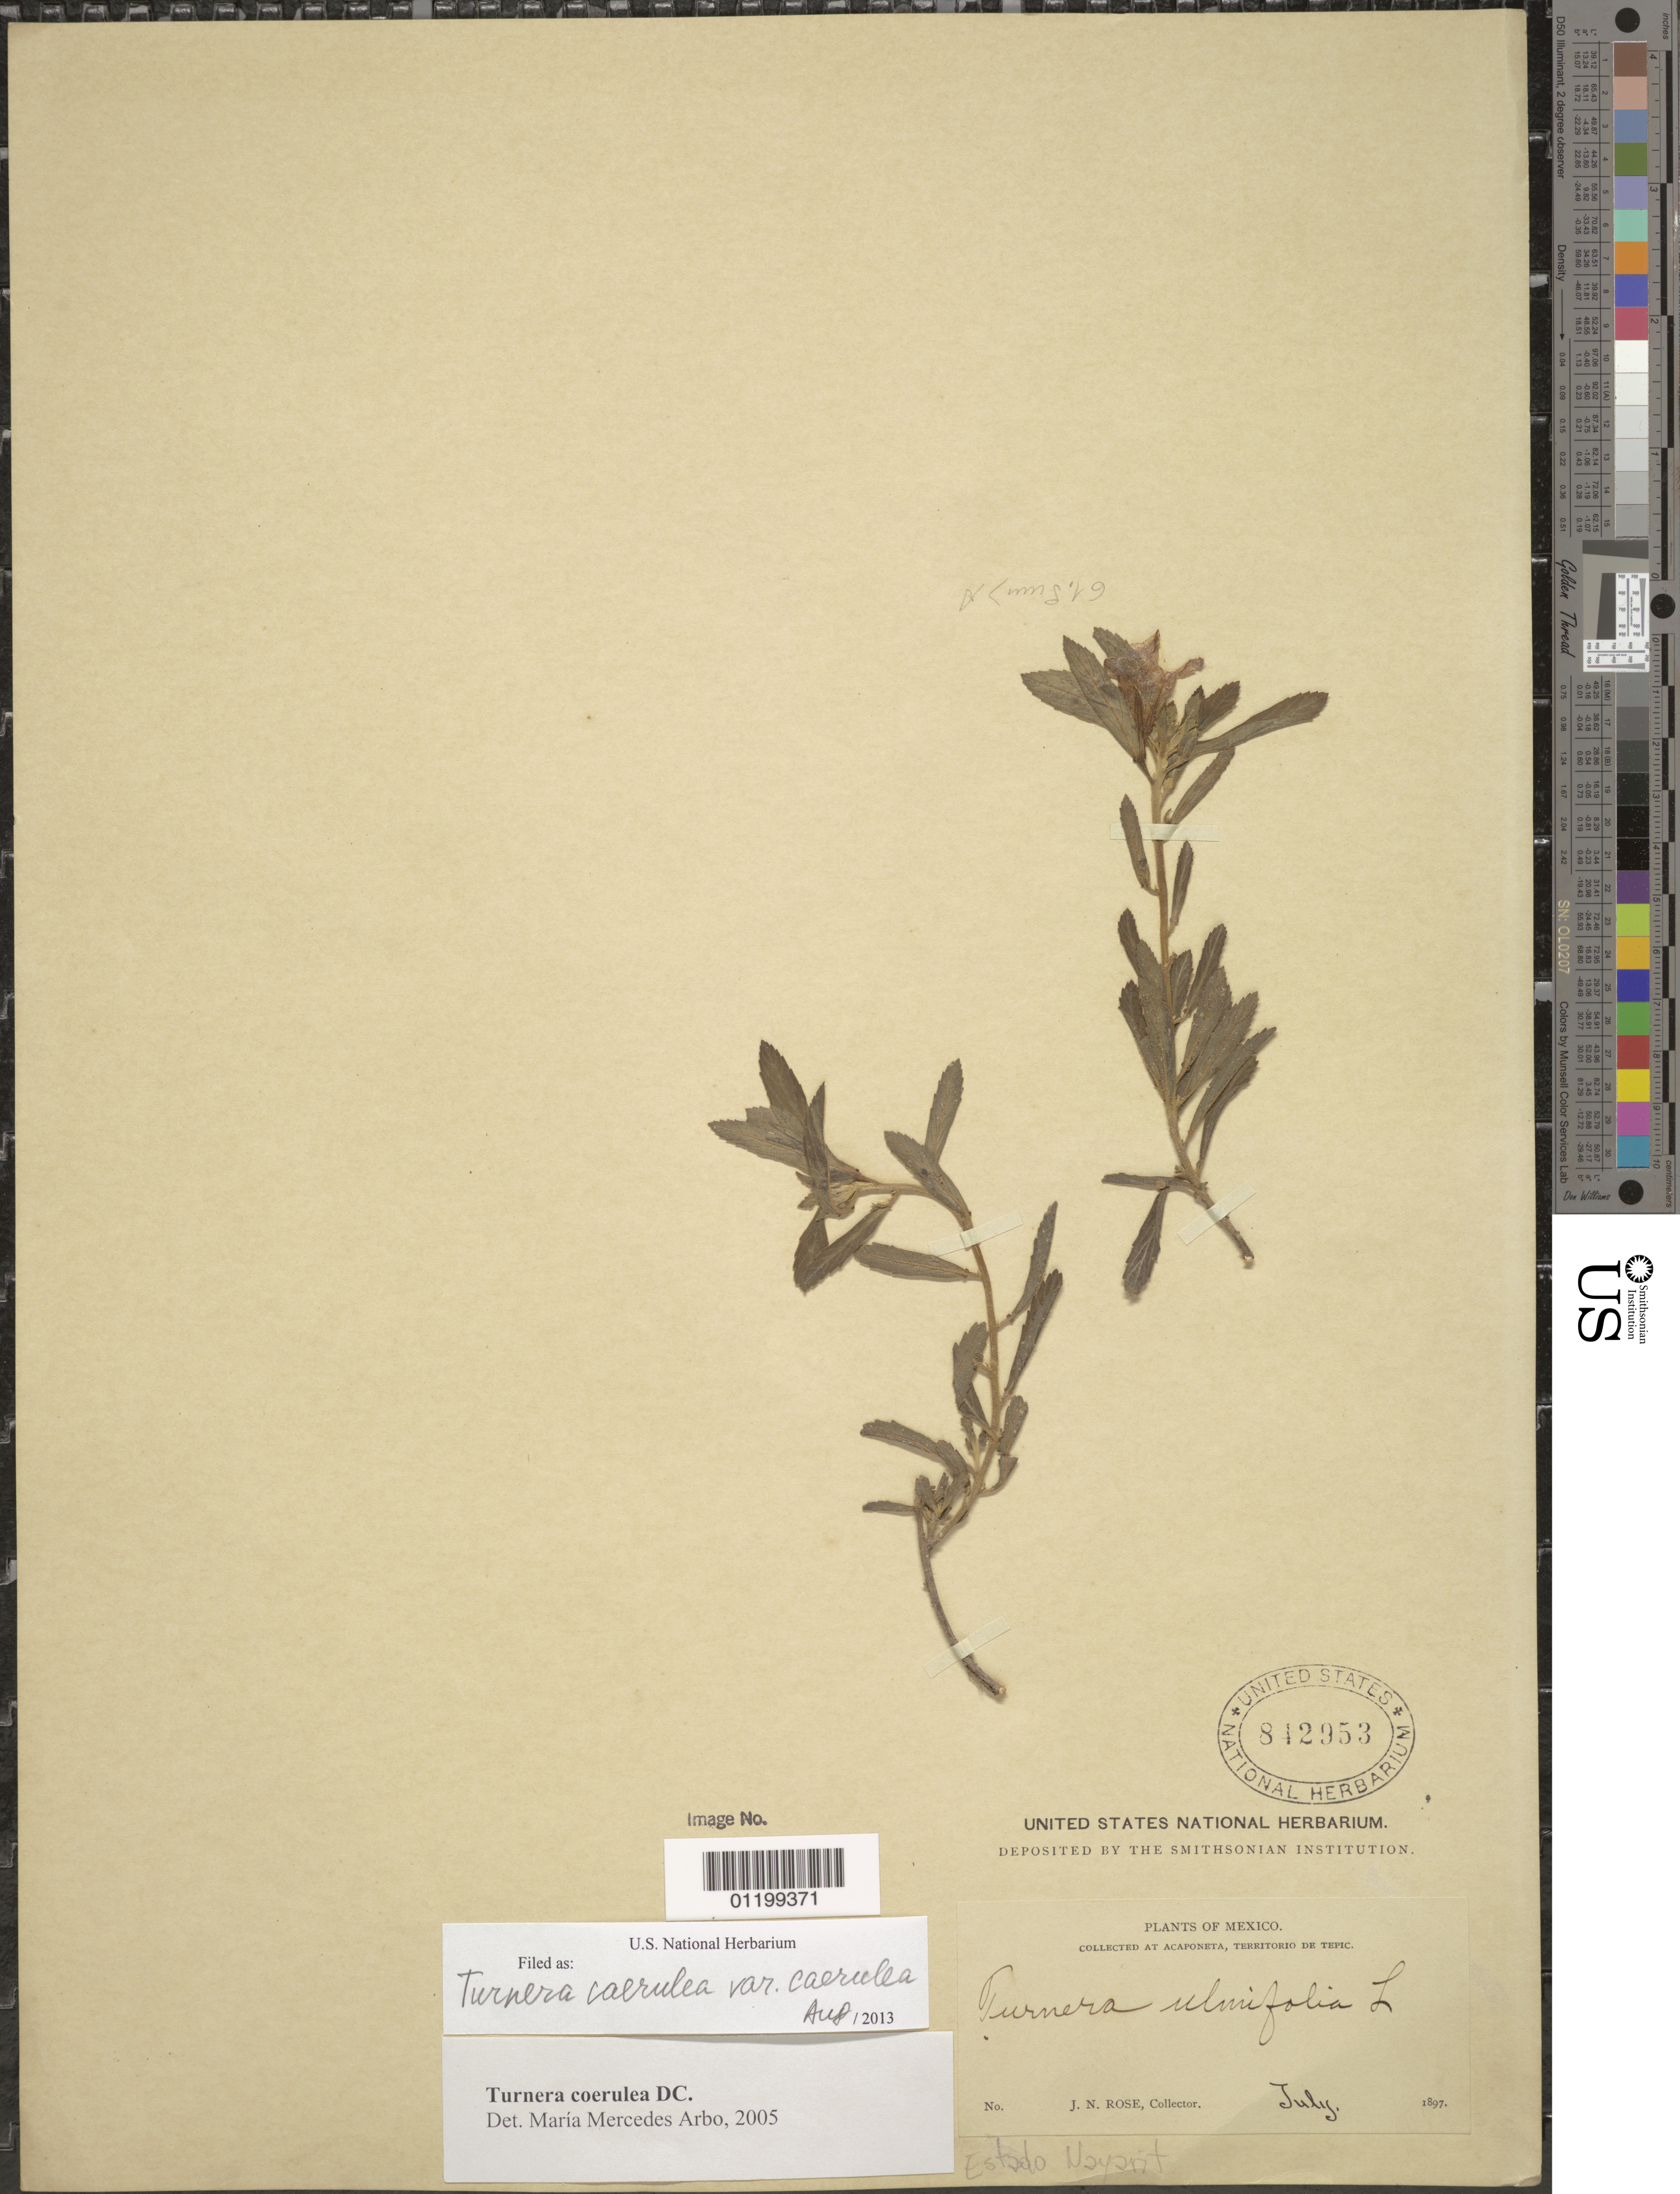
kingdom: Plantae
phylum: Tracheophyta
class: Magnoliopsida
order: Malpighiales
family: Turneraceae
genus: Turnera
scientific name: Turnera caerulea var. caerulea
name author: Moc. & Sessé ex DC.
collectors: J. N. Rose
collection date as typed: Jul 1897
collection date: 1897-07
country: Mexico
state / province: Nayarit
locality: Acaponeta, Territorio de Tepic.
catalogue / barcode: US 842953